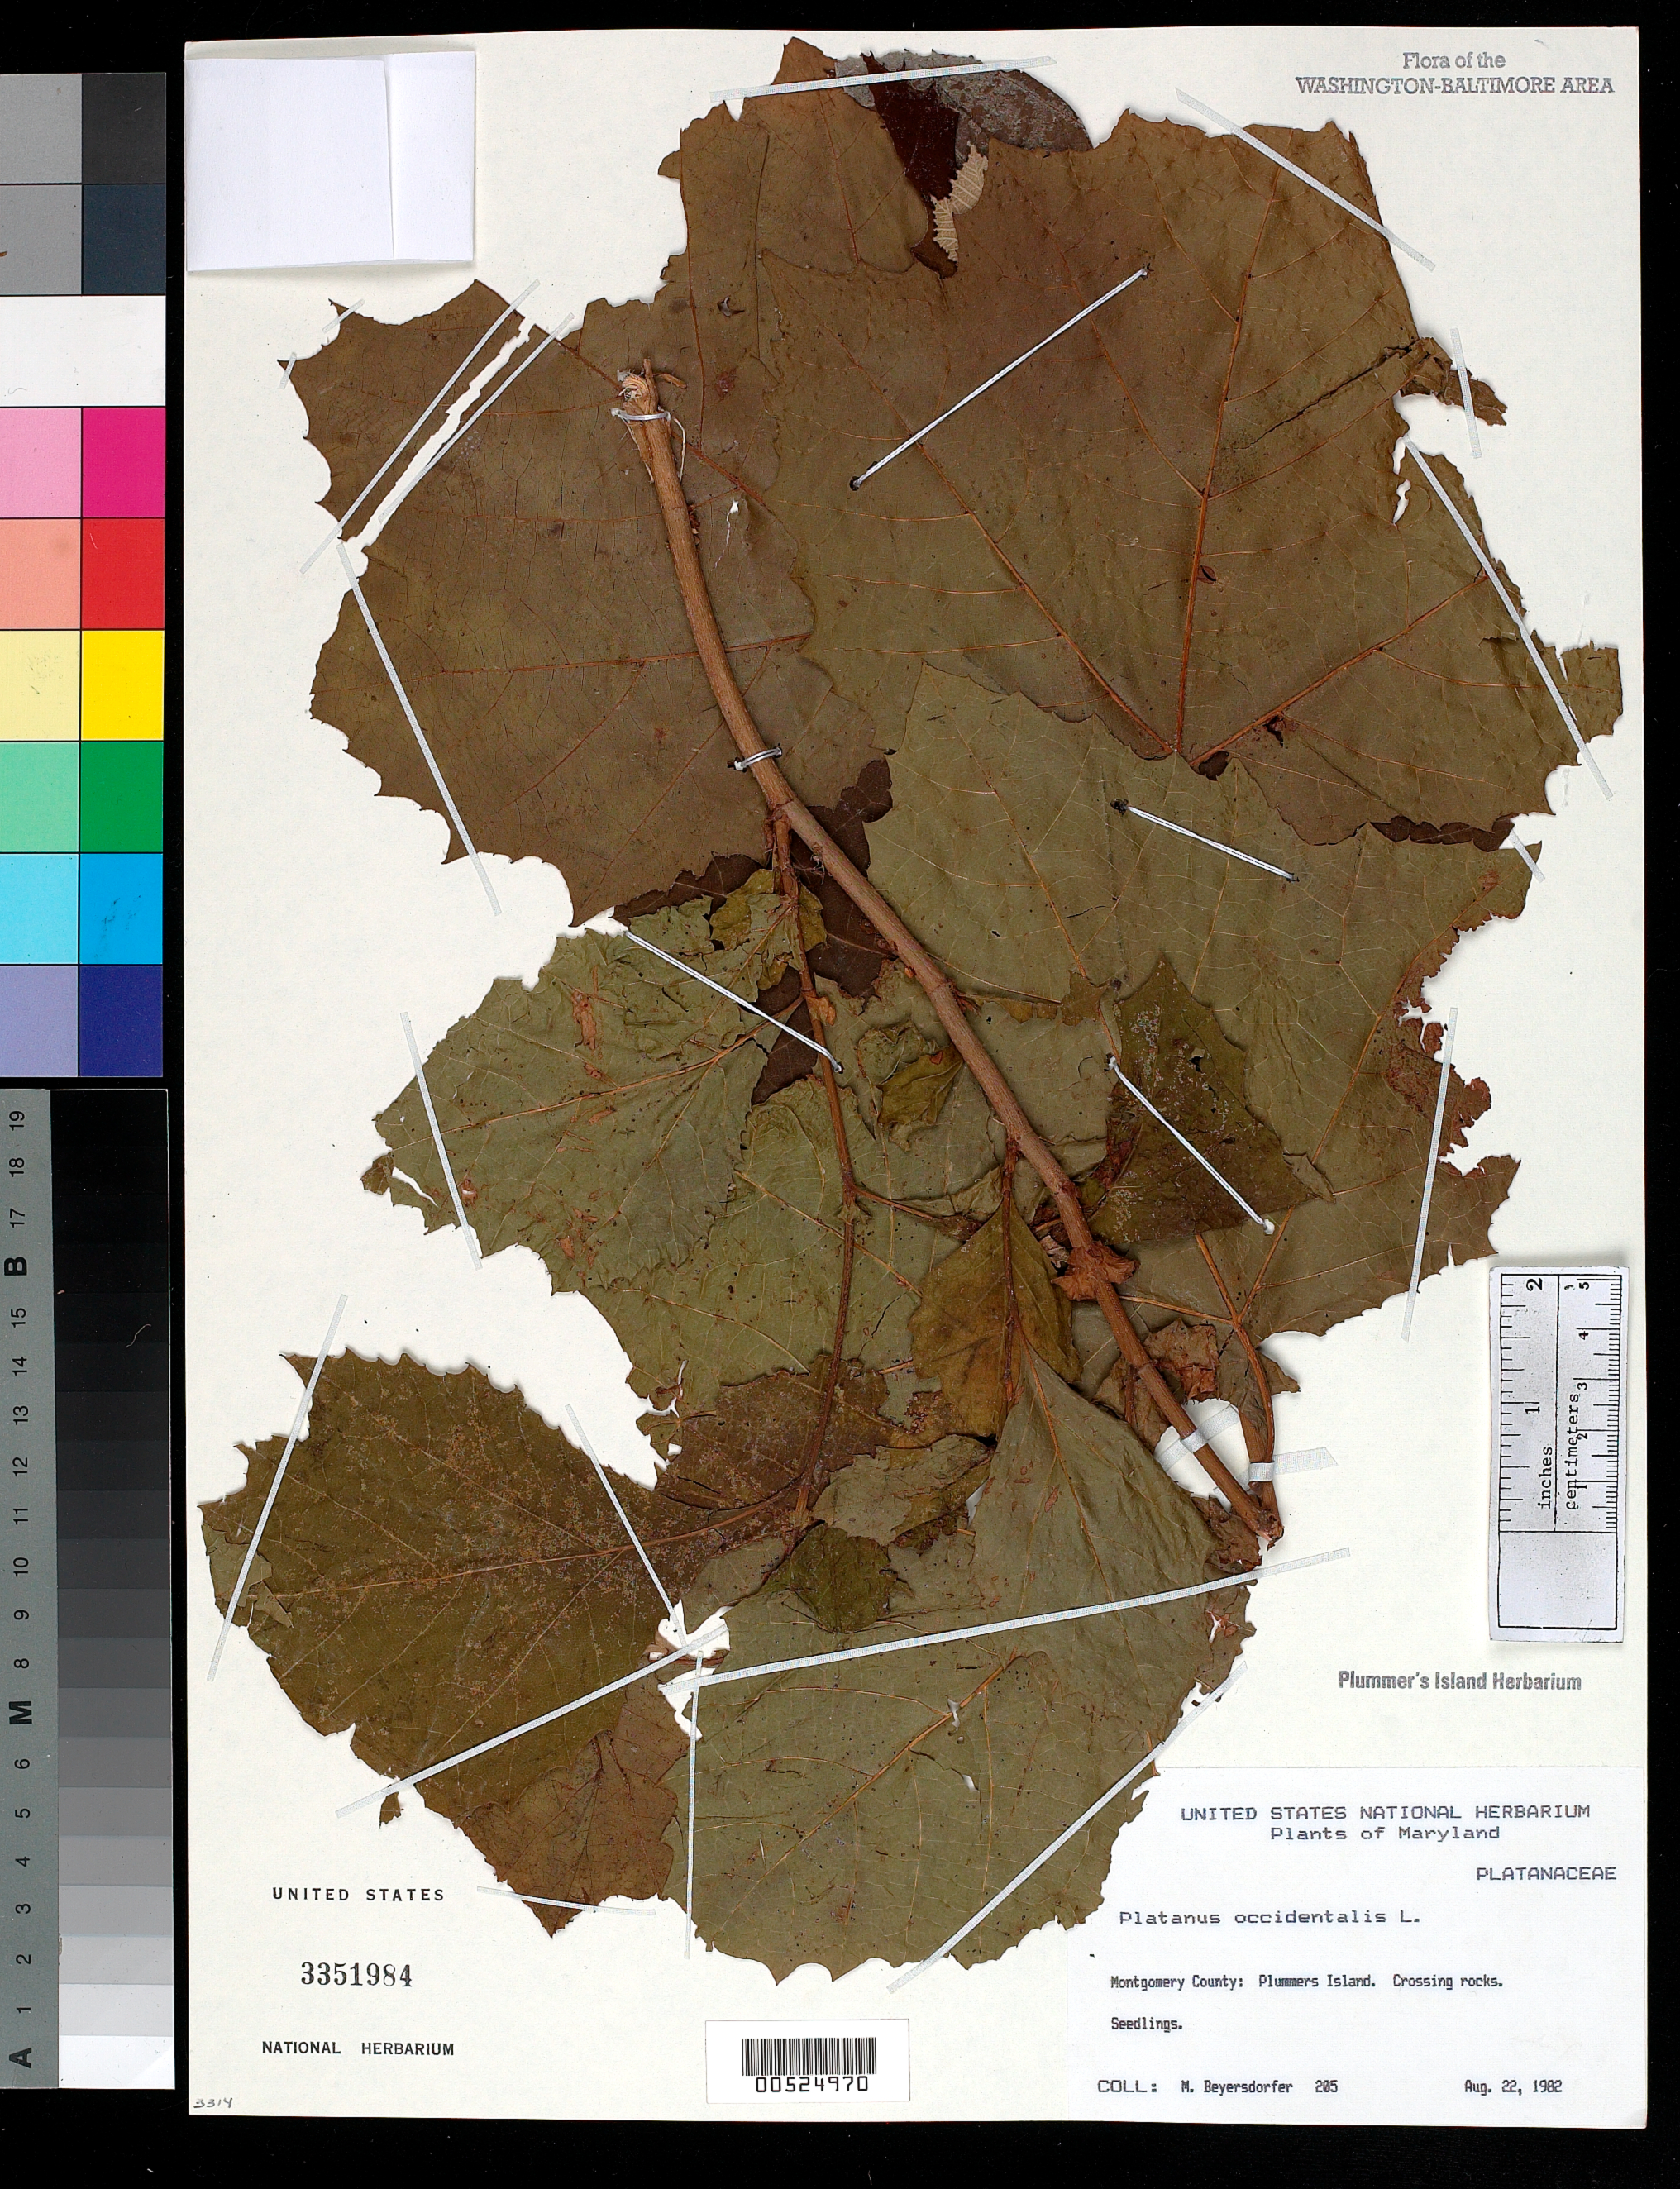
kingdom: Plantae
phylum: Tracheophyta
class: Magnoliopsida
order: Proteales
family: Platanaceae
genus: Platanus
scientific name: Platanus occidentalis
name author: L.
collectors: M. Beyersdorfer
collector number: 205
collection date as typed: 22 Aug 1982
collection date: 1982-08-22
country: United States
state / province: Maryland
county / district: Montgomery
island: Plummers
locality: Plummers Island.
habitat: Crossing rocks.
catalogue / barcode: US 3351984